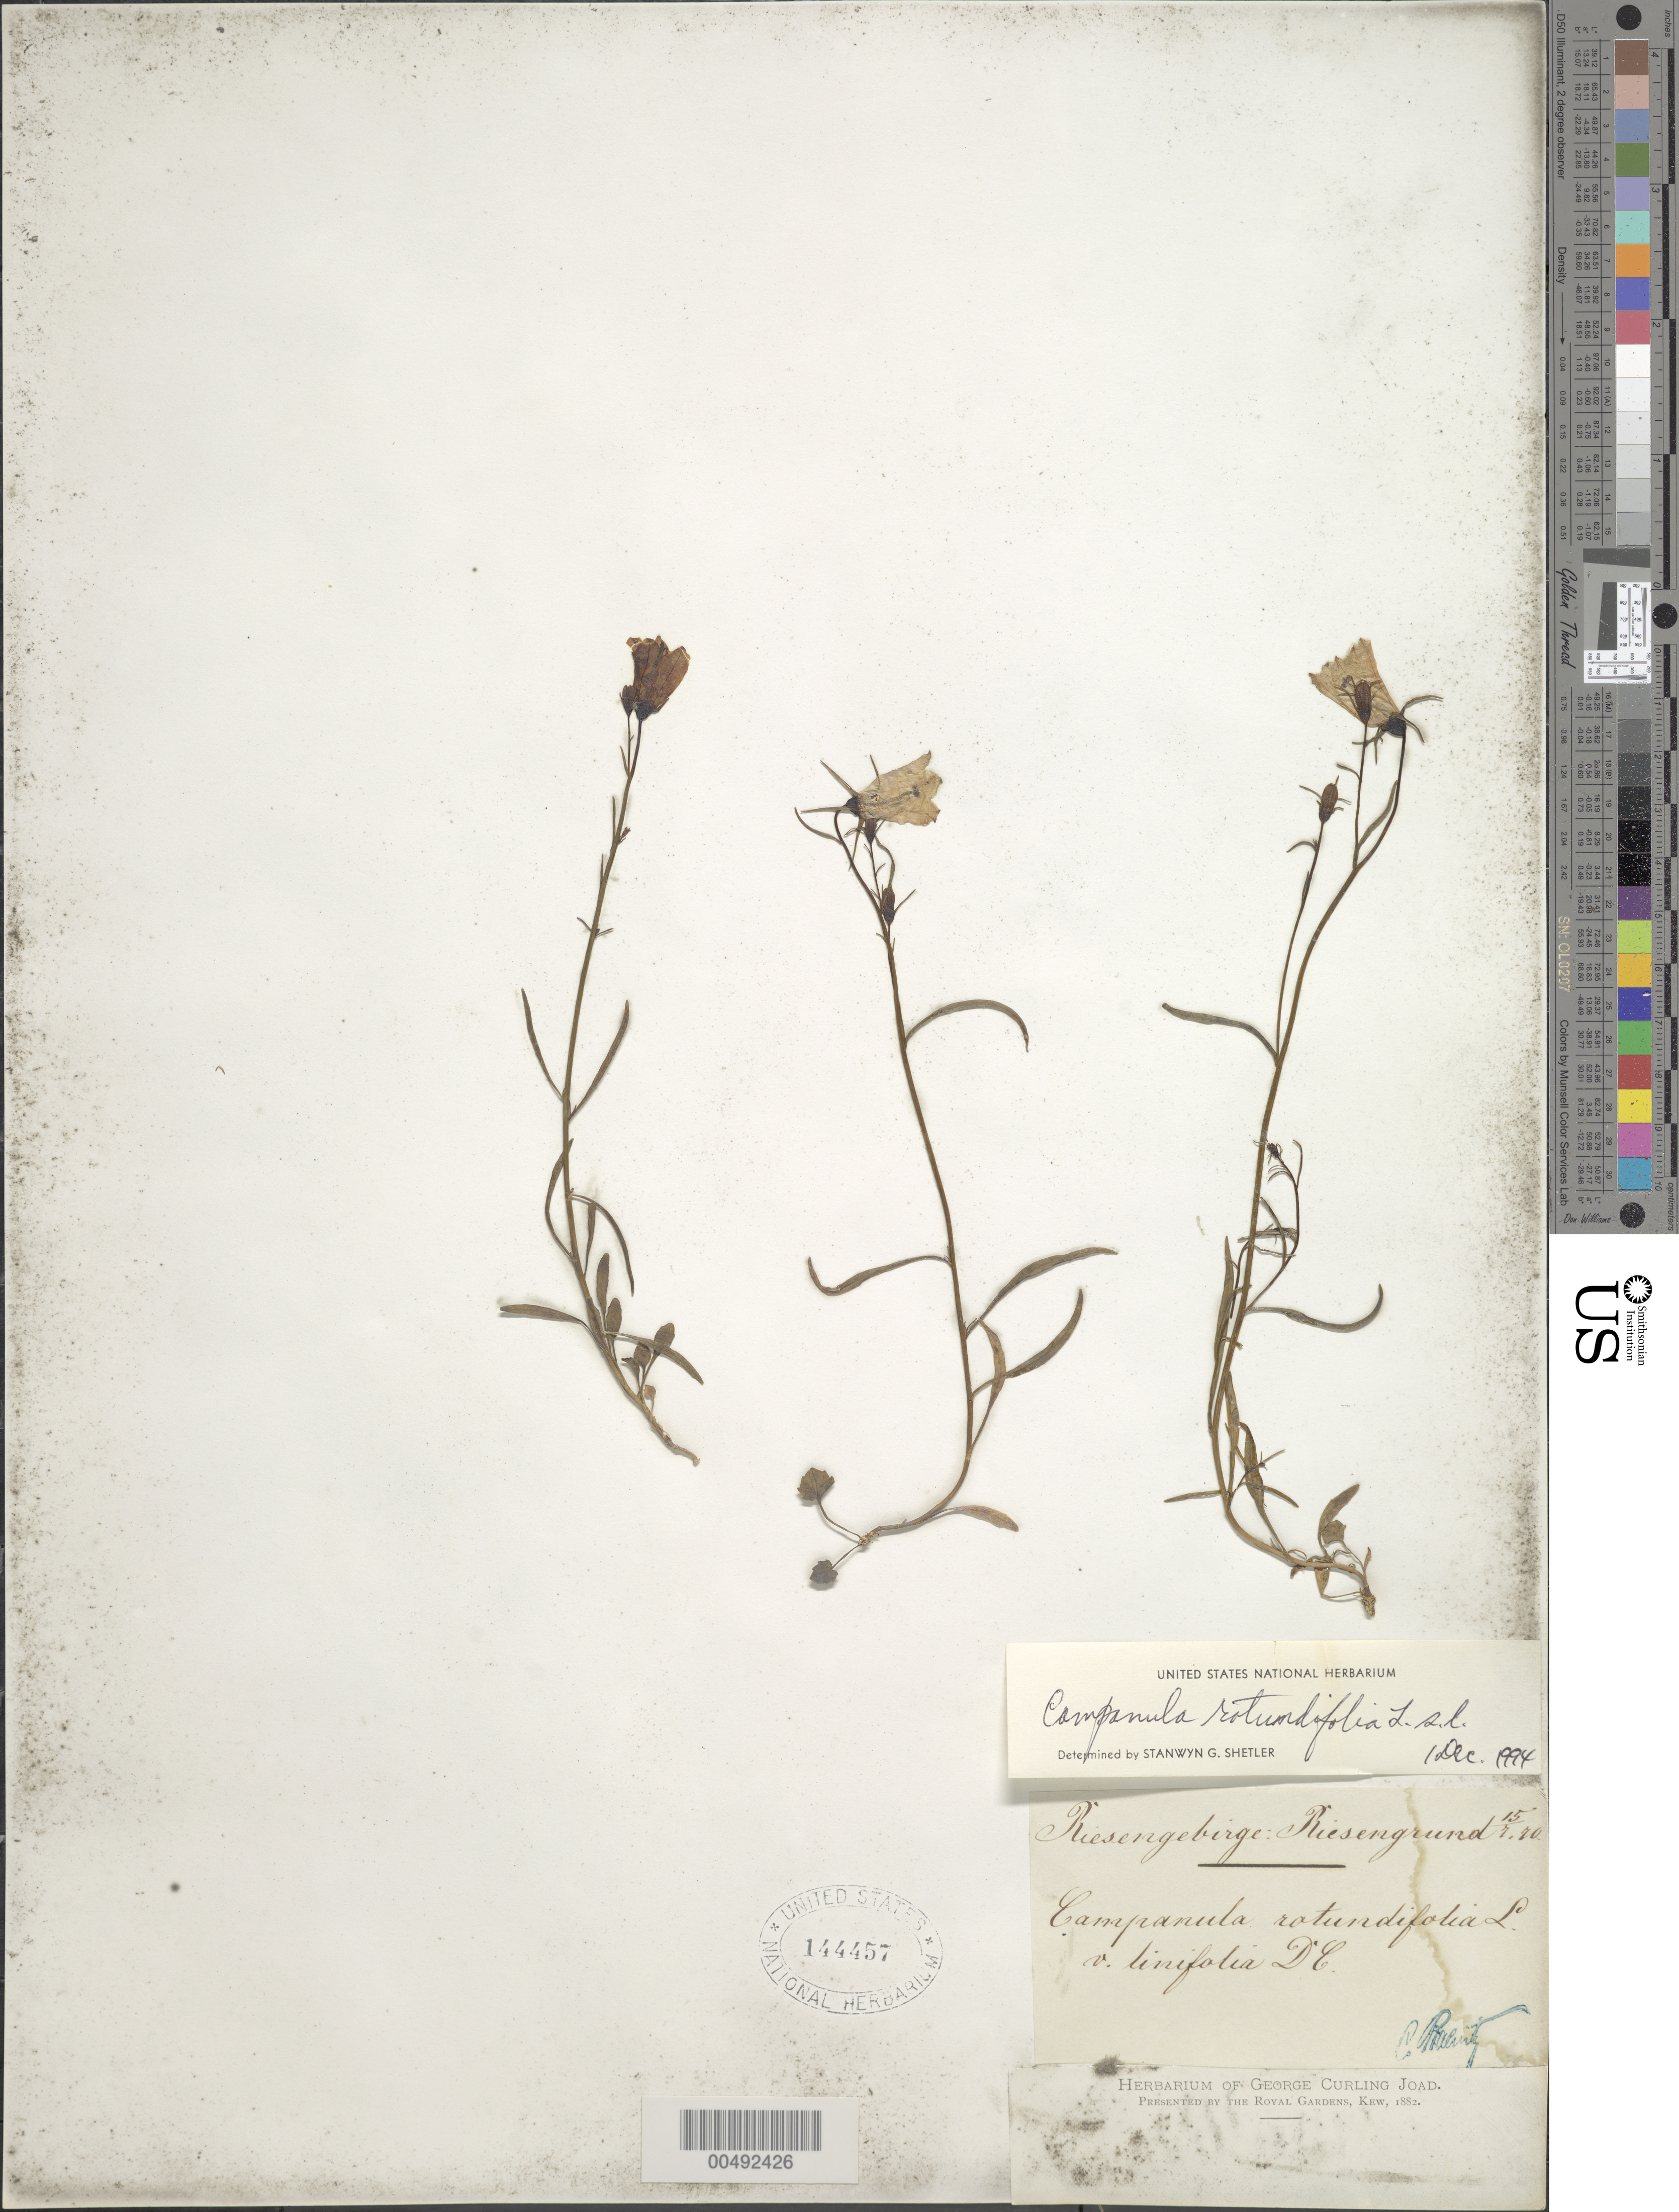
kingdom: Plantae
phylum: Tracheophyta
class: Magnoliopsida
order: Asterales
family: Campanulaceae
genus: Campanula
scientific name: Campanula rotundifolia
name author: L.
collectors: C. Ralintz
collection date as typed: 15 Jul 1870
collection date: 1870-07-15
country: Czechia/Poland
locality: Riesengebirge [Giant Mountains]: Riesengrund*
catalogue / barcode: US 144457